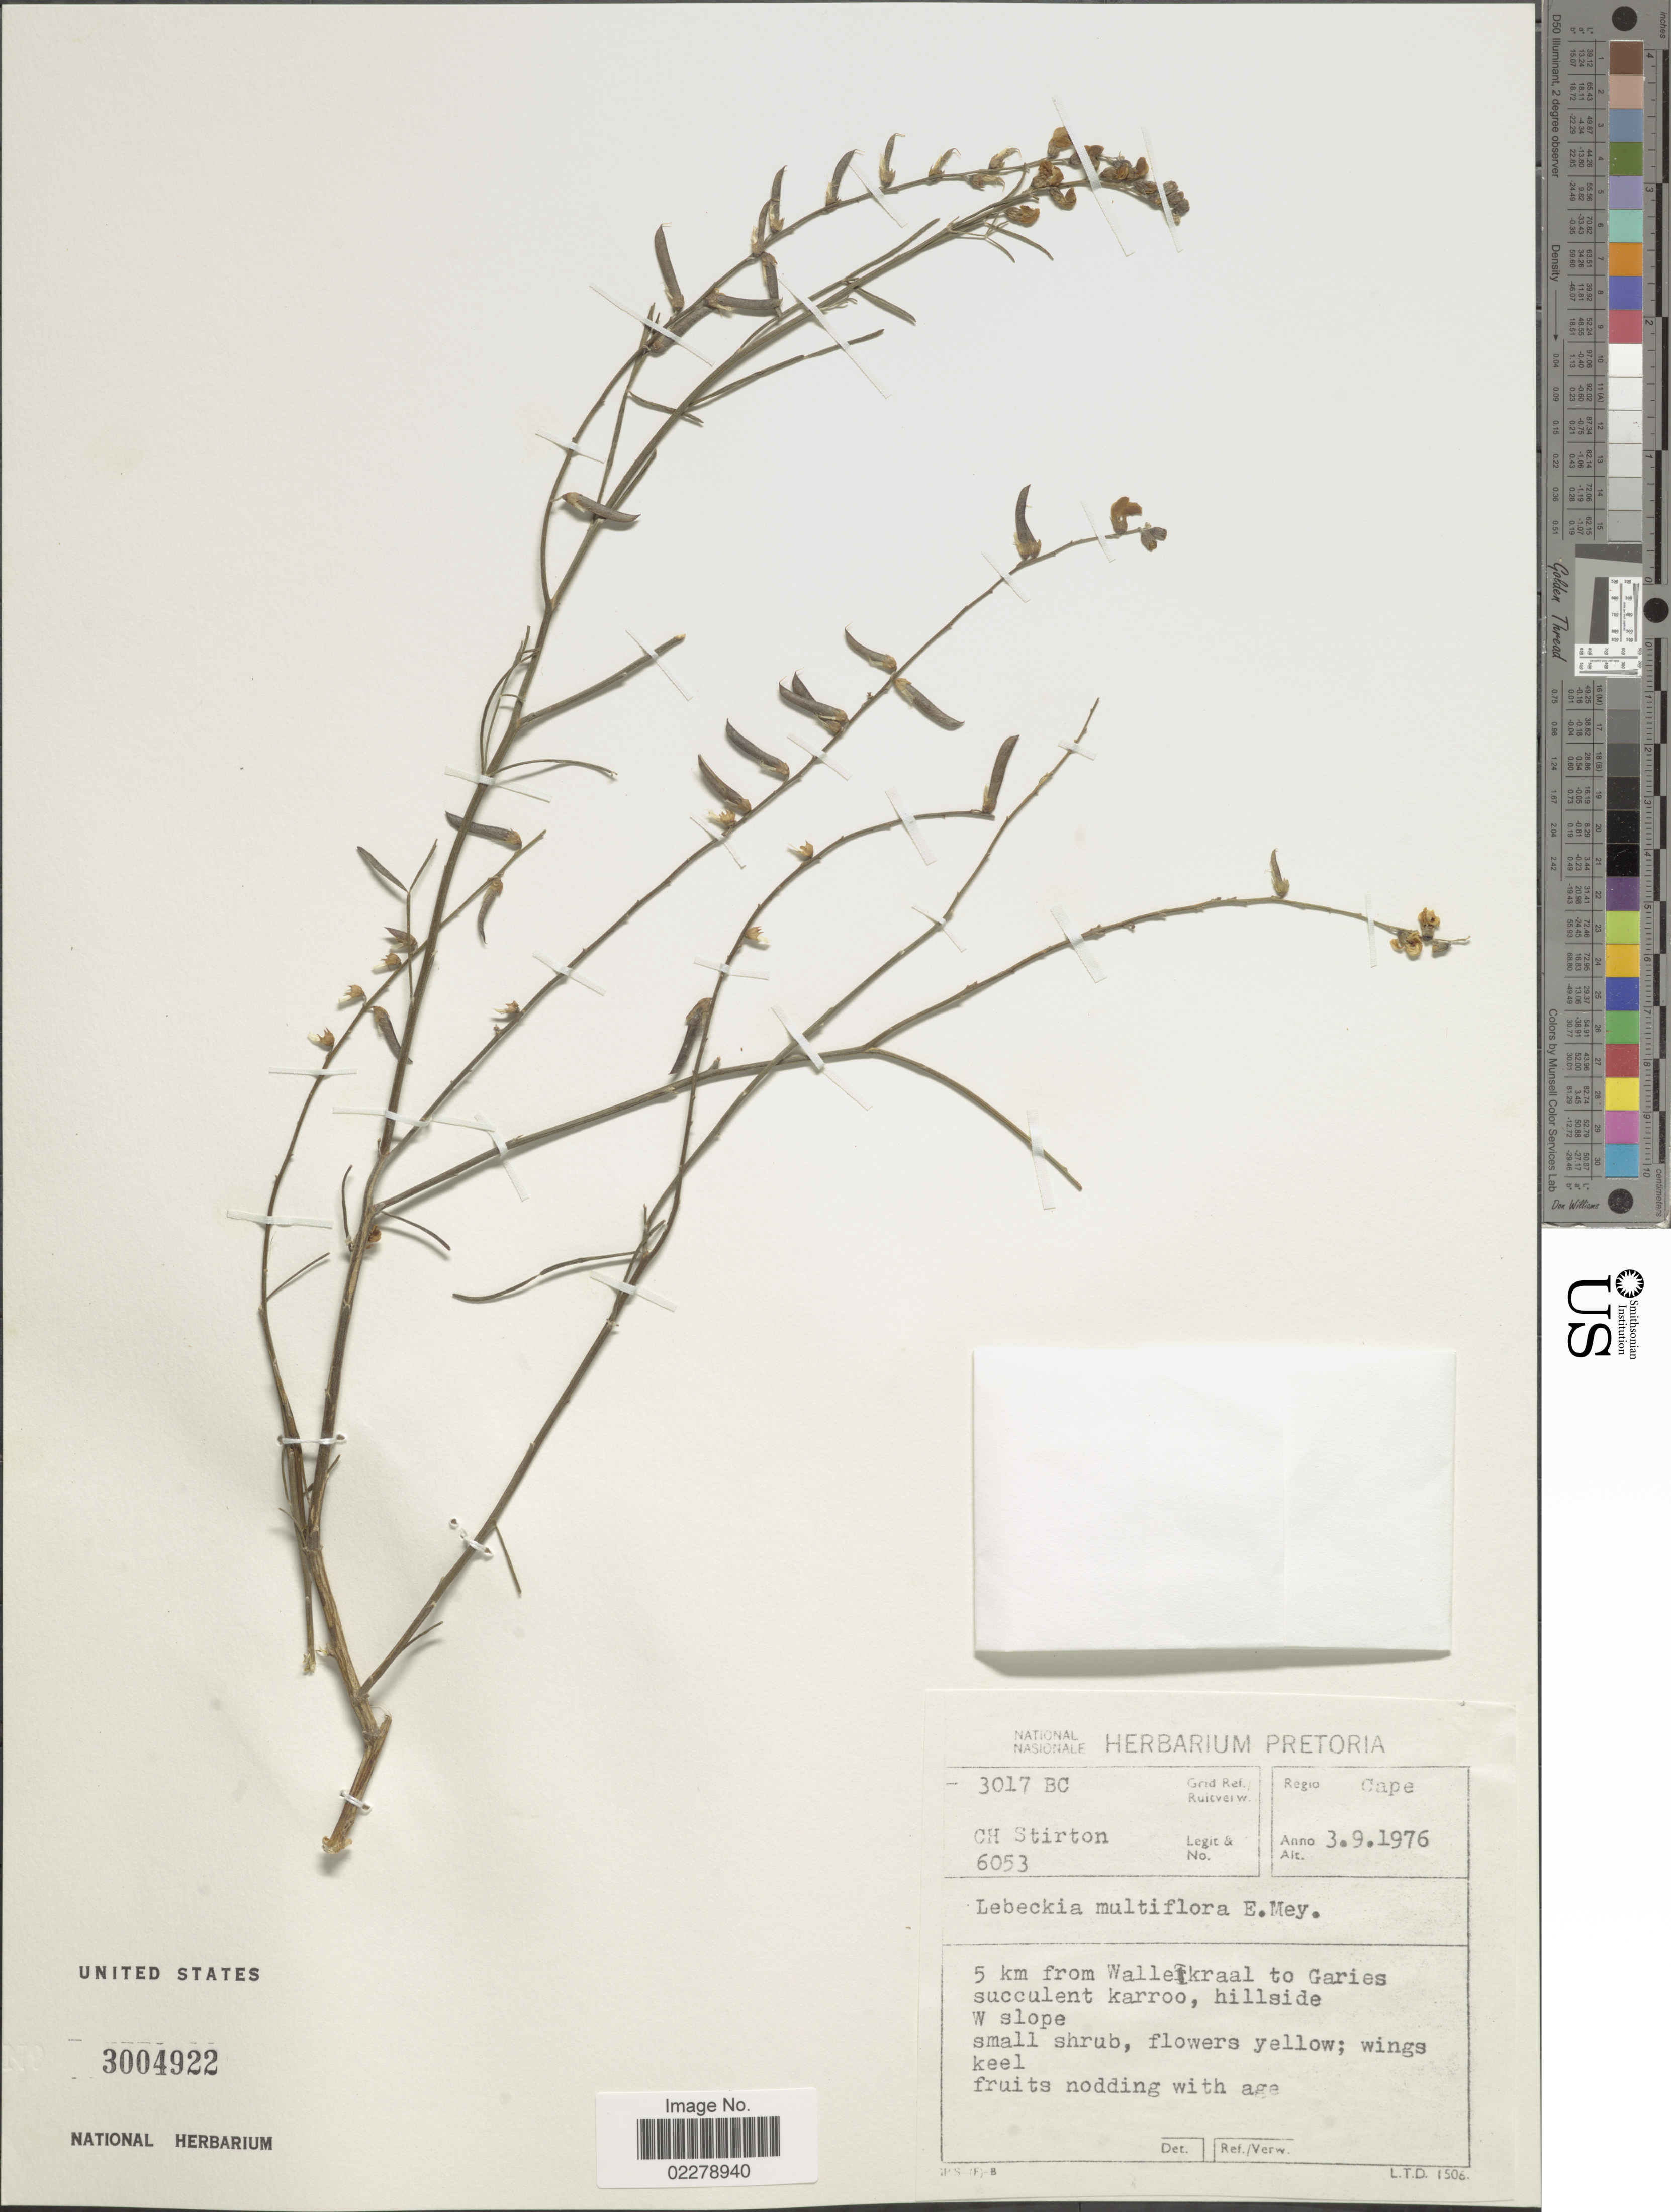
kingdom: Plantae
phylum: Tracheophyta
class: Magnoliopsida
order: Fabales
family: Fabaceae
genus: Lebeckia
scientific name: Lebeckia multiflora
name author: E. Mey.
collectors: C. H. Stirton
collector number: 6053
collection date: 1976-09-03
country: South Africa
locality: Region Cape. 5 km ffrom Wallekraal to Garies succulent Karroo, hillside W slope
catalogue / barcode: US 3004922